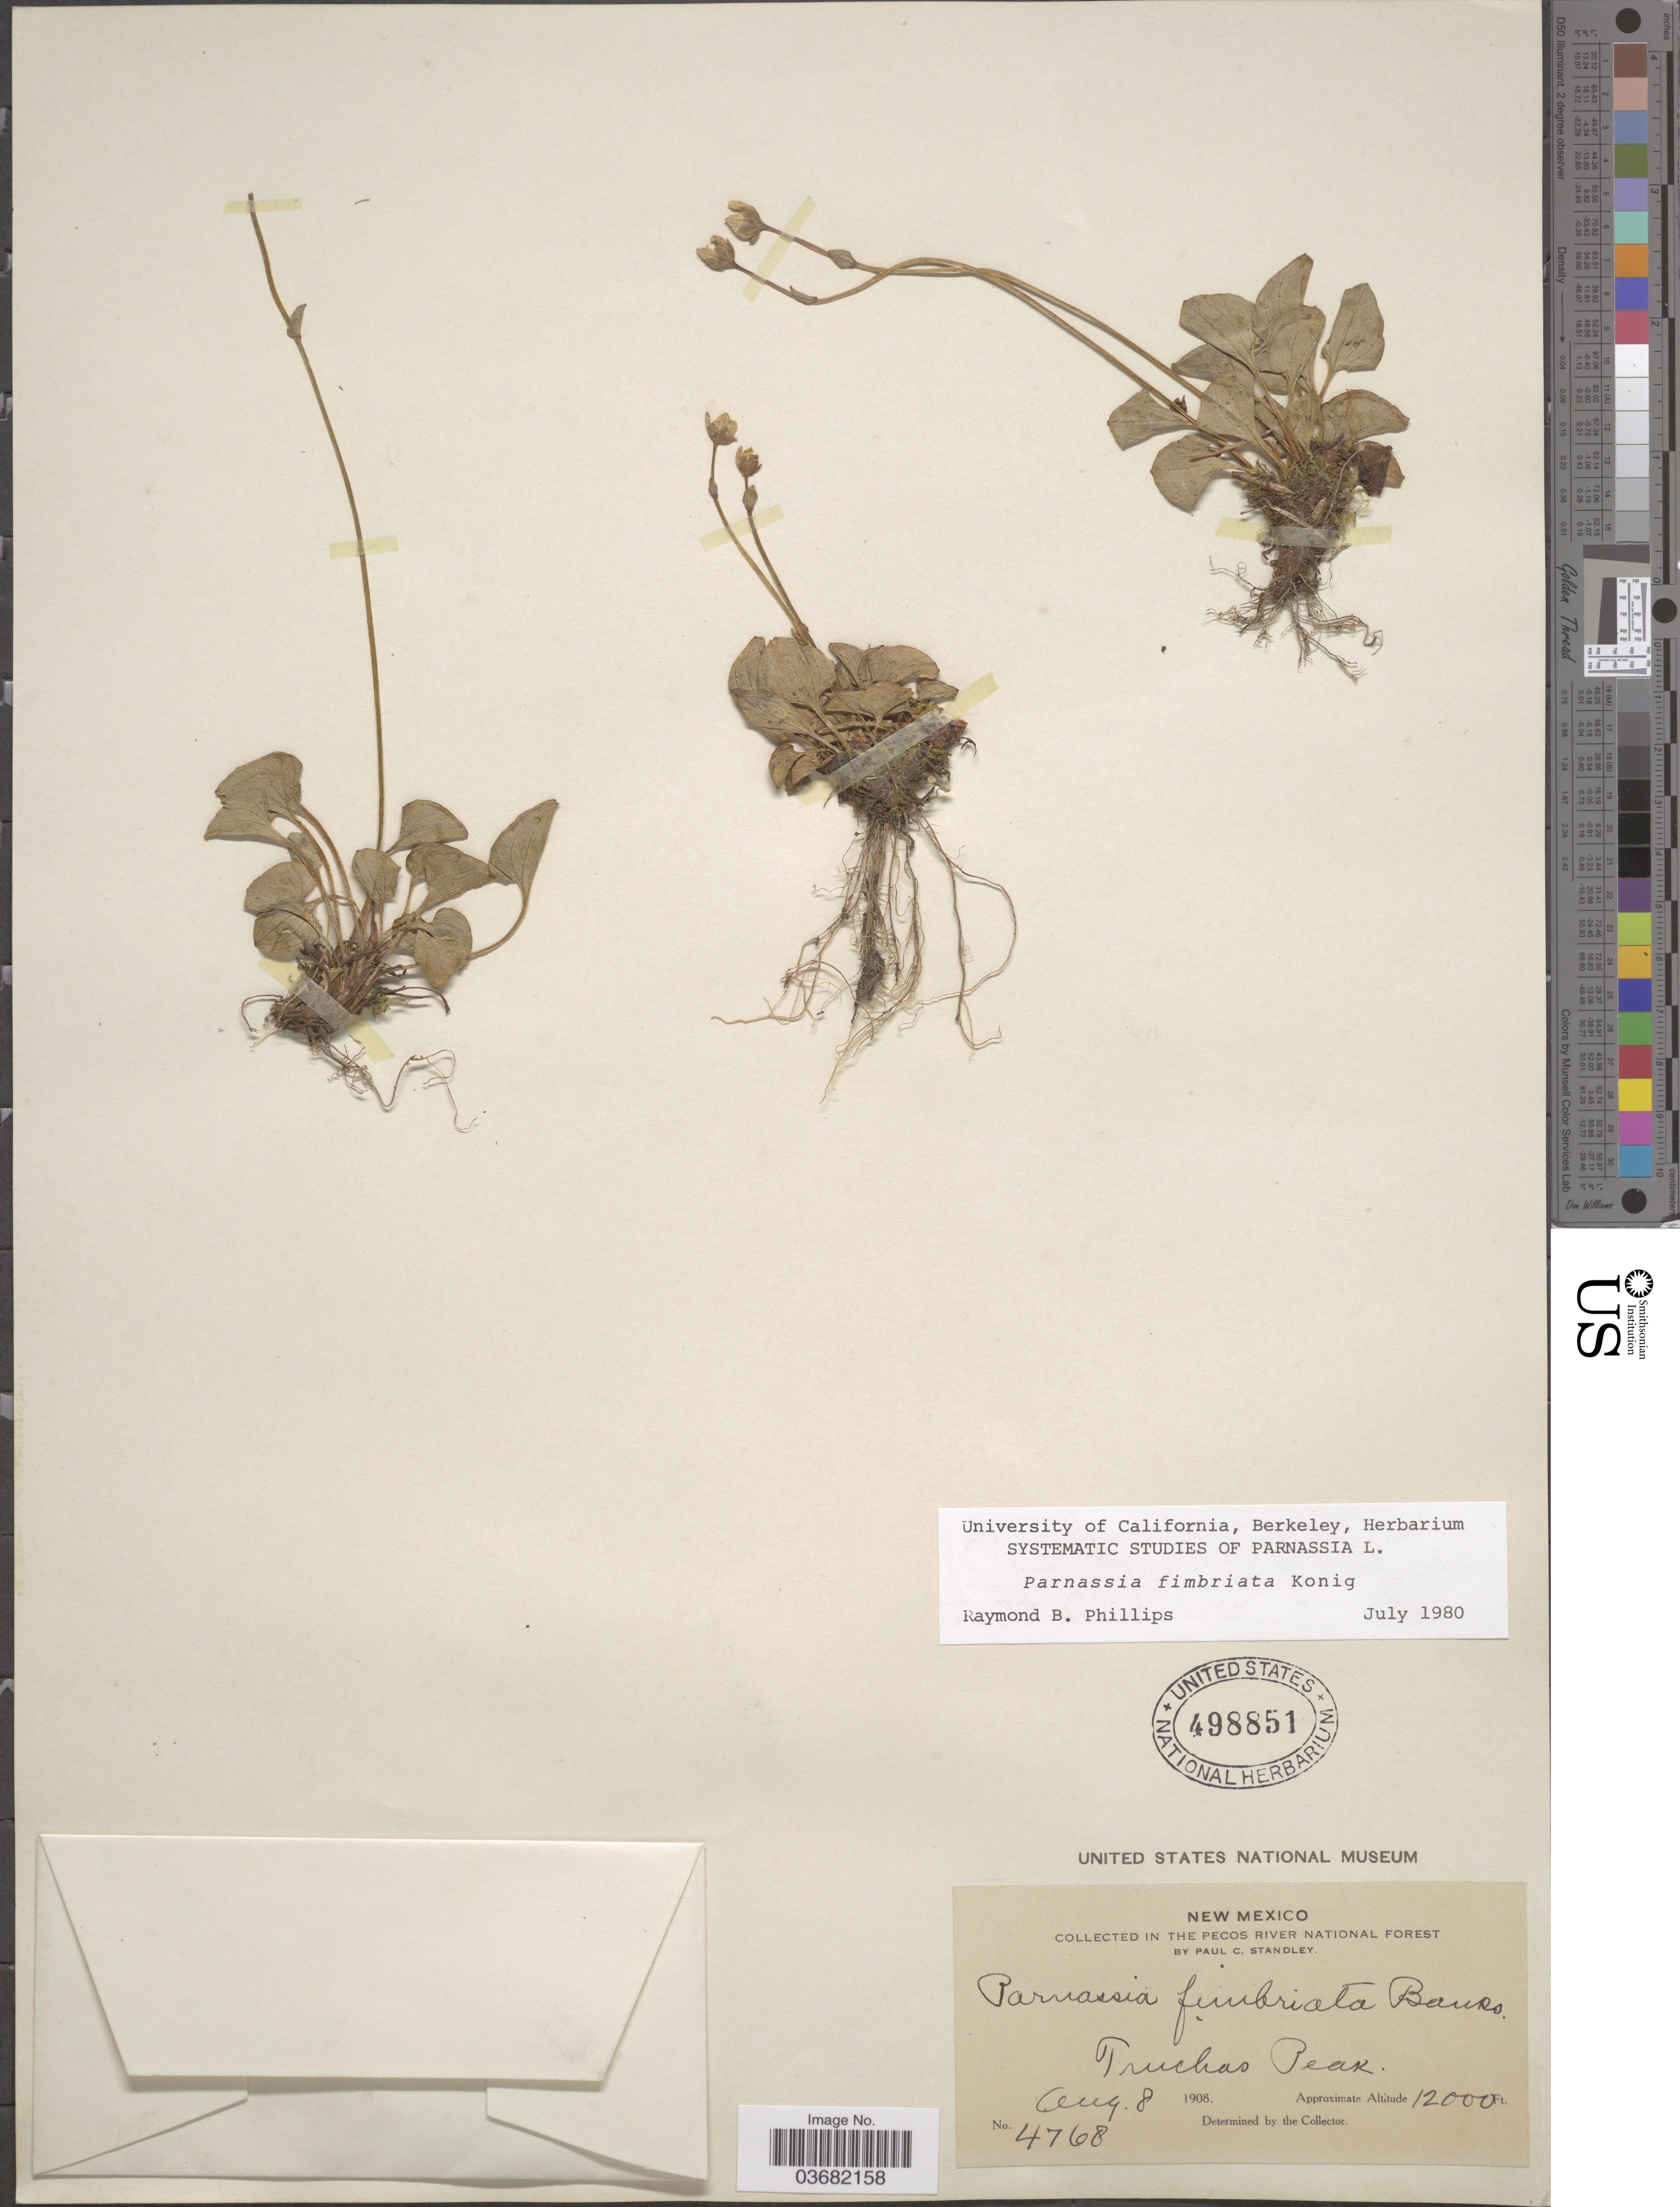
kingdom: Plantae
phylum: Tracheophyta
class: Magnoliopsida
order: Celastrales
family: Parnassiaceae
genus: Parnassia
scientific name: Parnassia fimbriata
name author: K.D. Koenig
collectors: P. C. Standley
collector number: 4768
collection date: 1908-08-08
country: United States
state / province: New Mexico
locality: The Pecos River National Forest. Truchas Peak.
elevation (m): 3658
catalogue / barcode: US 498851